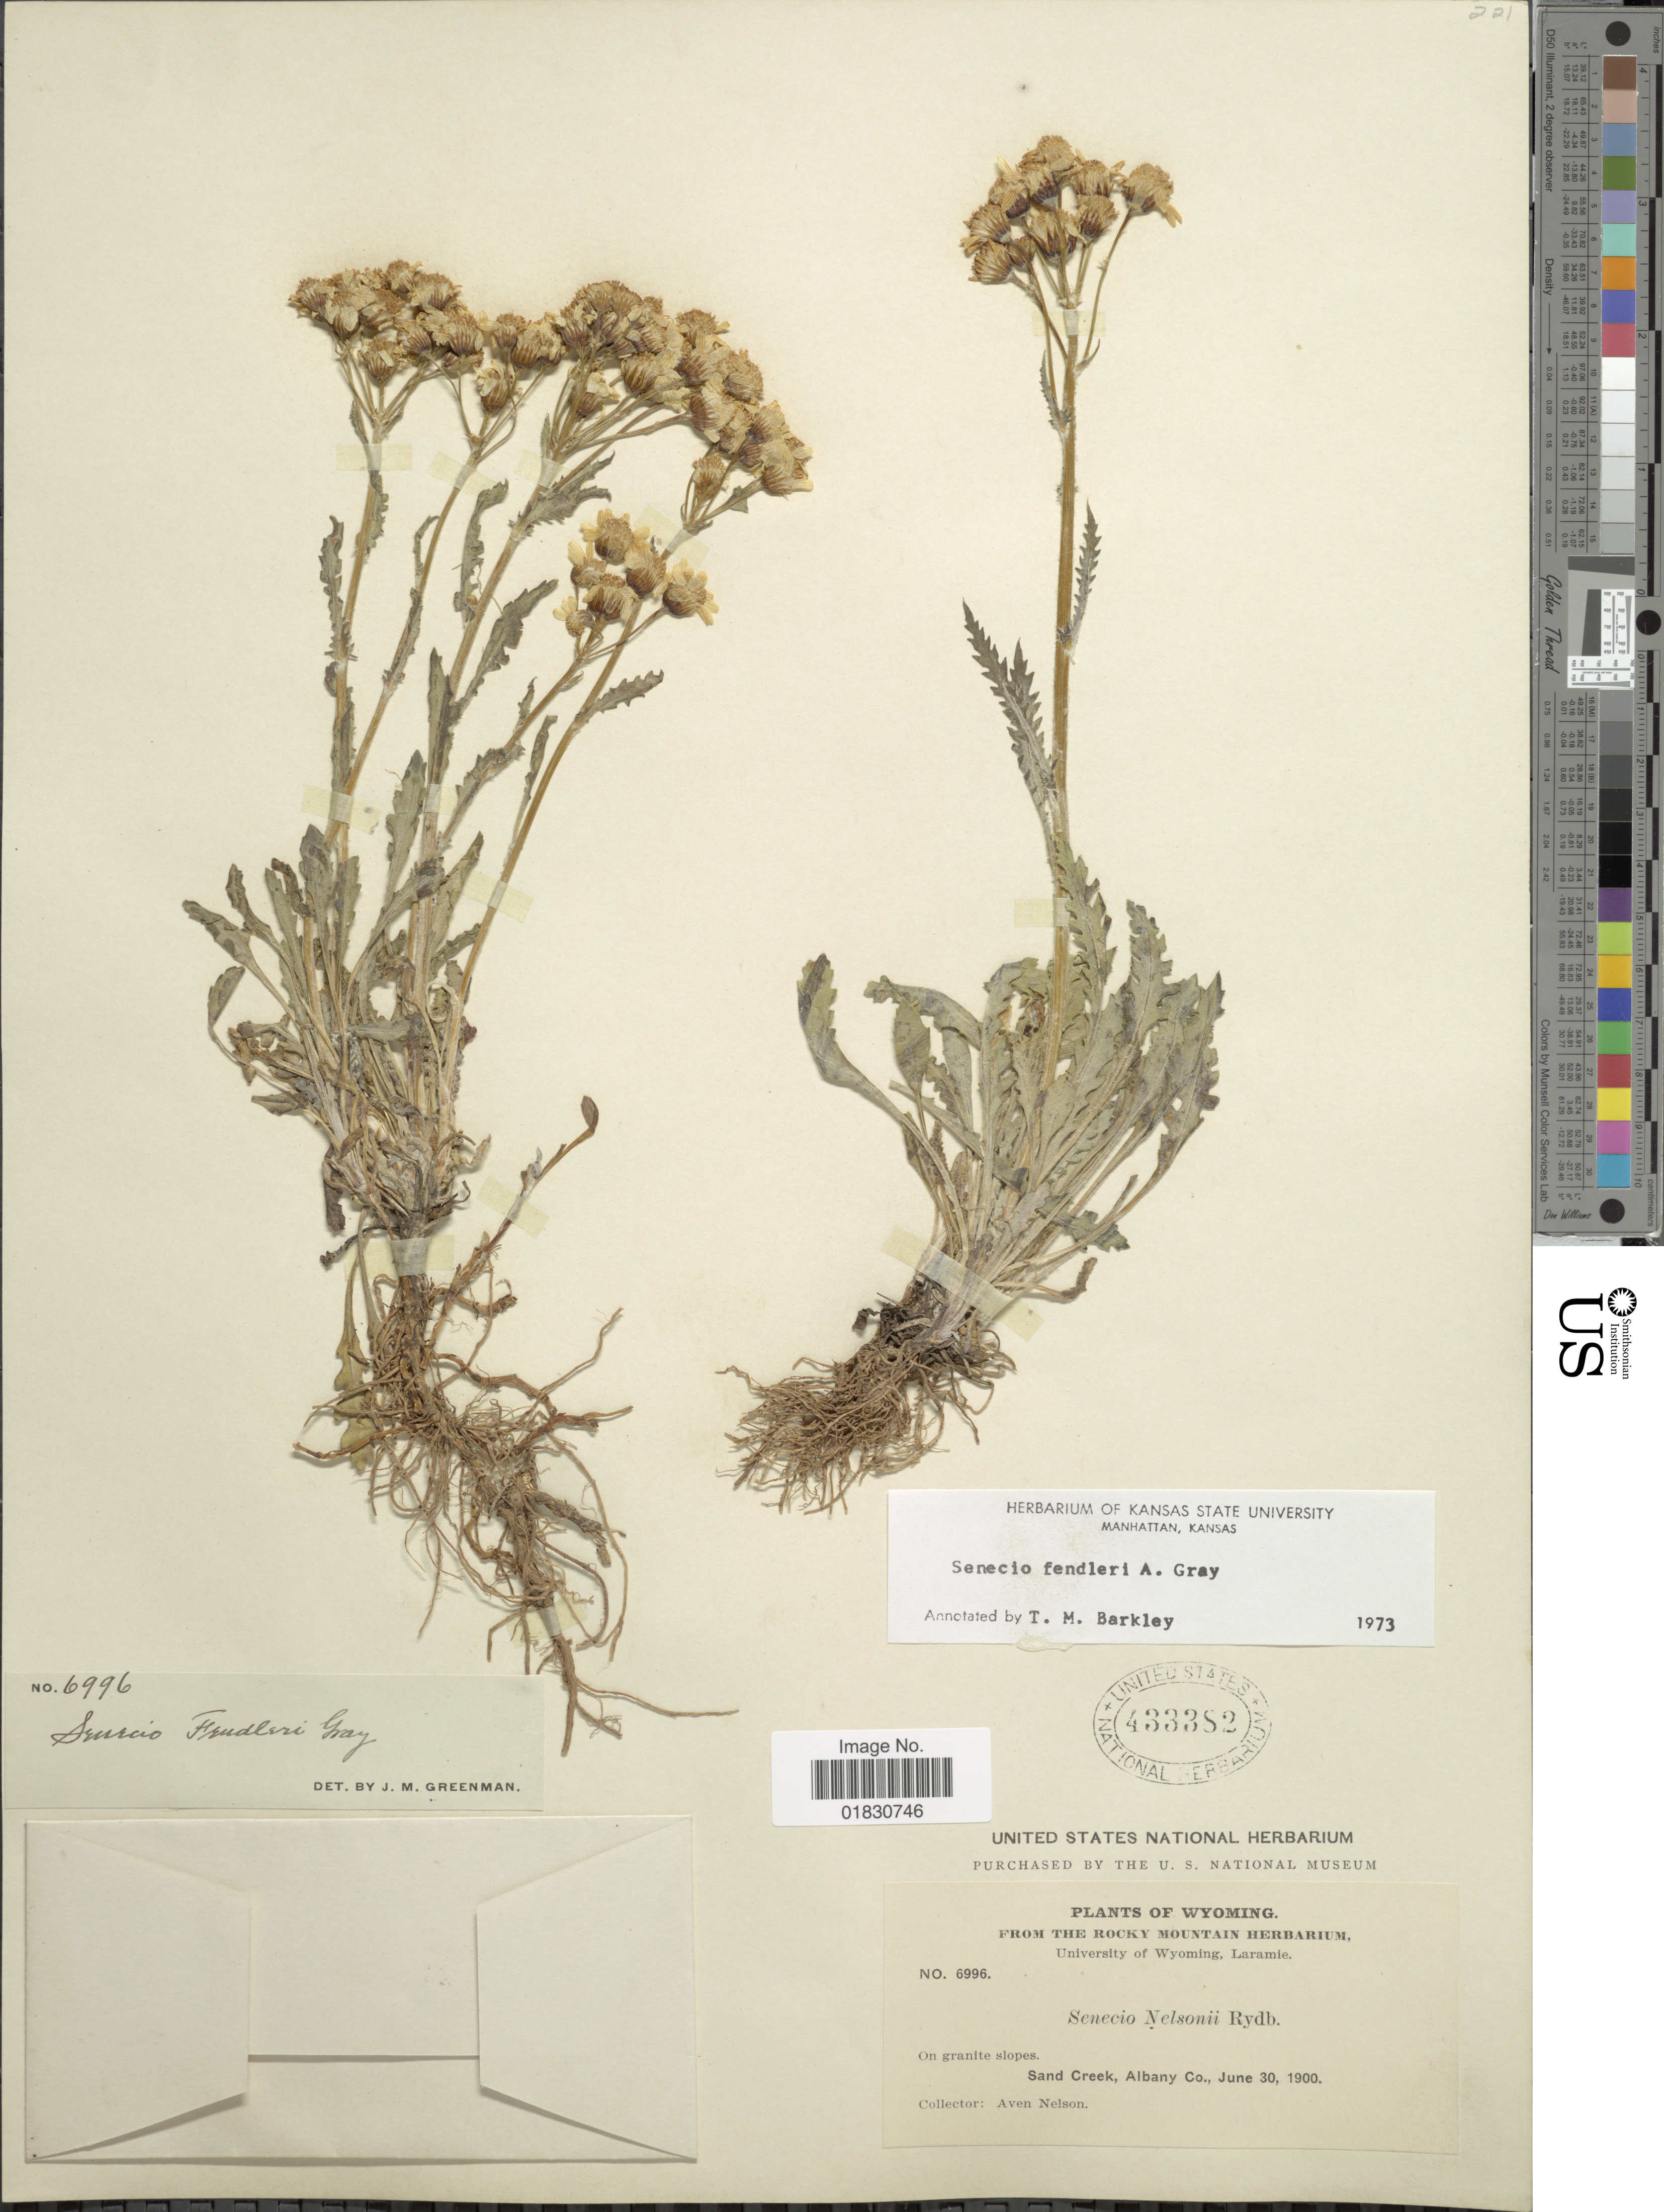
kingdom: Plantae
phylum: Tracheophyta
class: Magnoliopsida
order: Asterales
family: Asteraceae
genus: Packera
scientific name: Packera fendleri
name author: (A. Gray) W.A. Weber & Á. Löve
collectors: A. Nelson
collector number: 6996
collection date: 1900-06-30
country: United States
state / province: Wyoming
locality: Sand Creek, Albany Co.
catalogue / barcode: US 433382